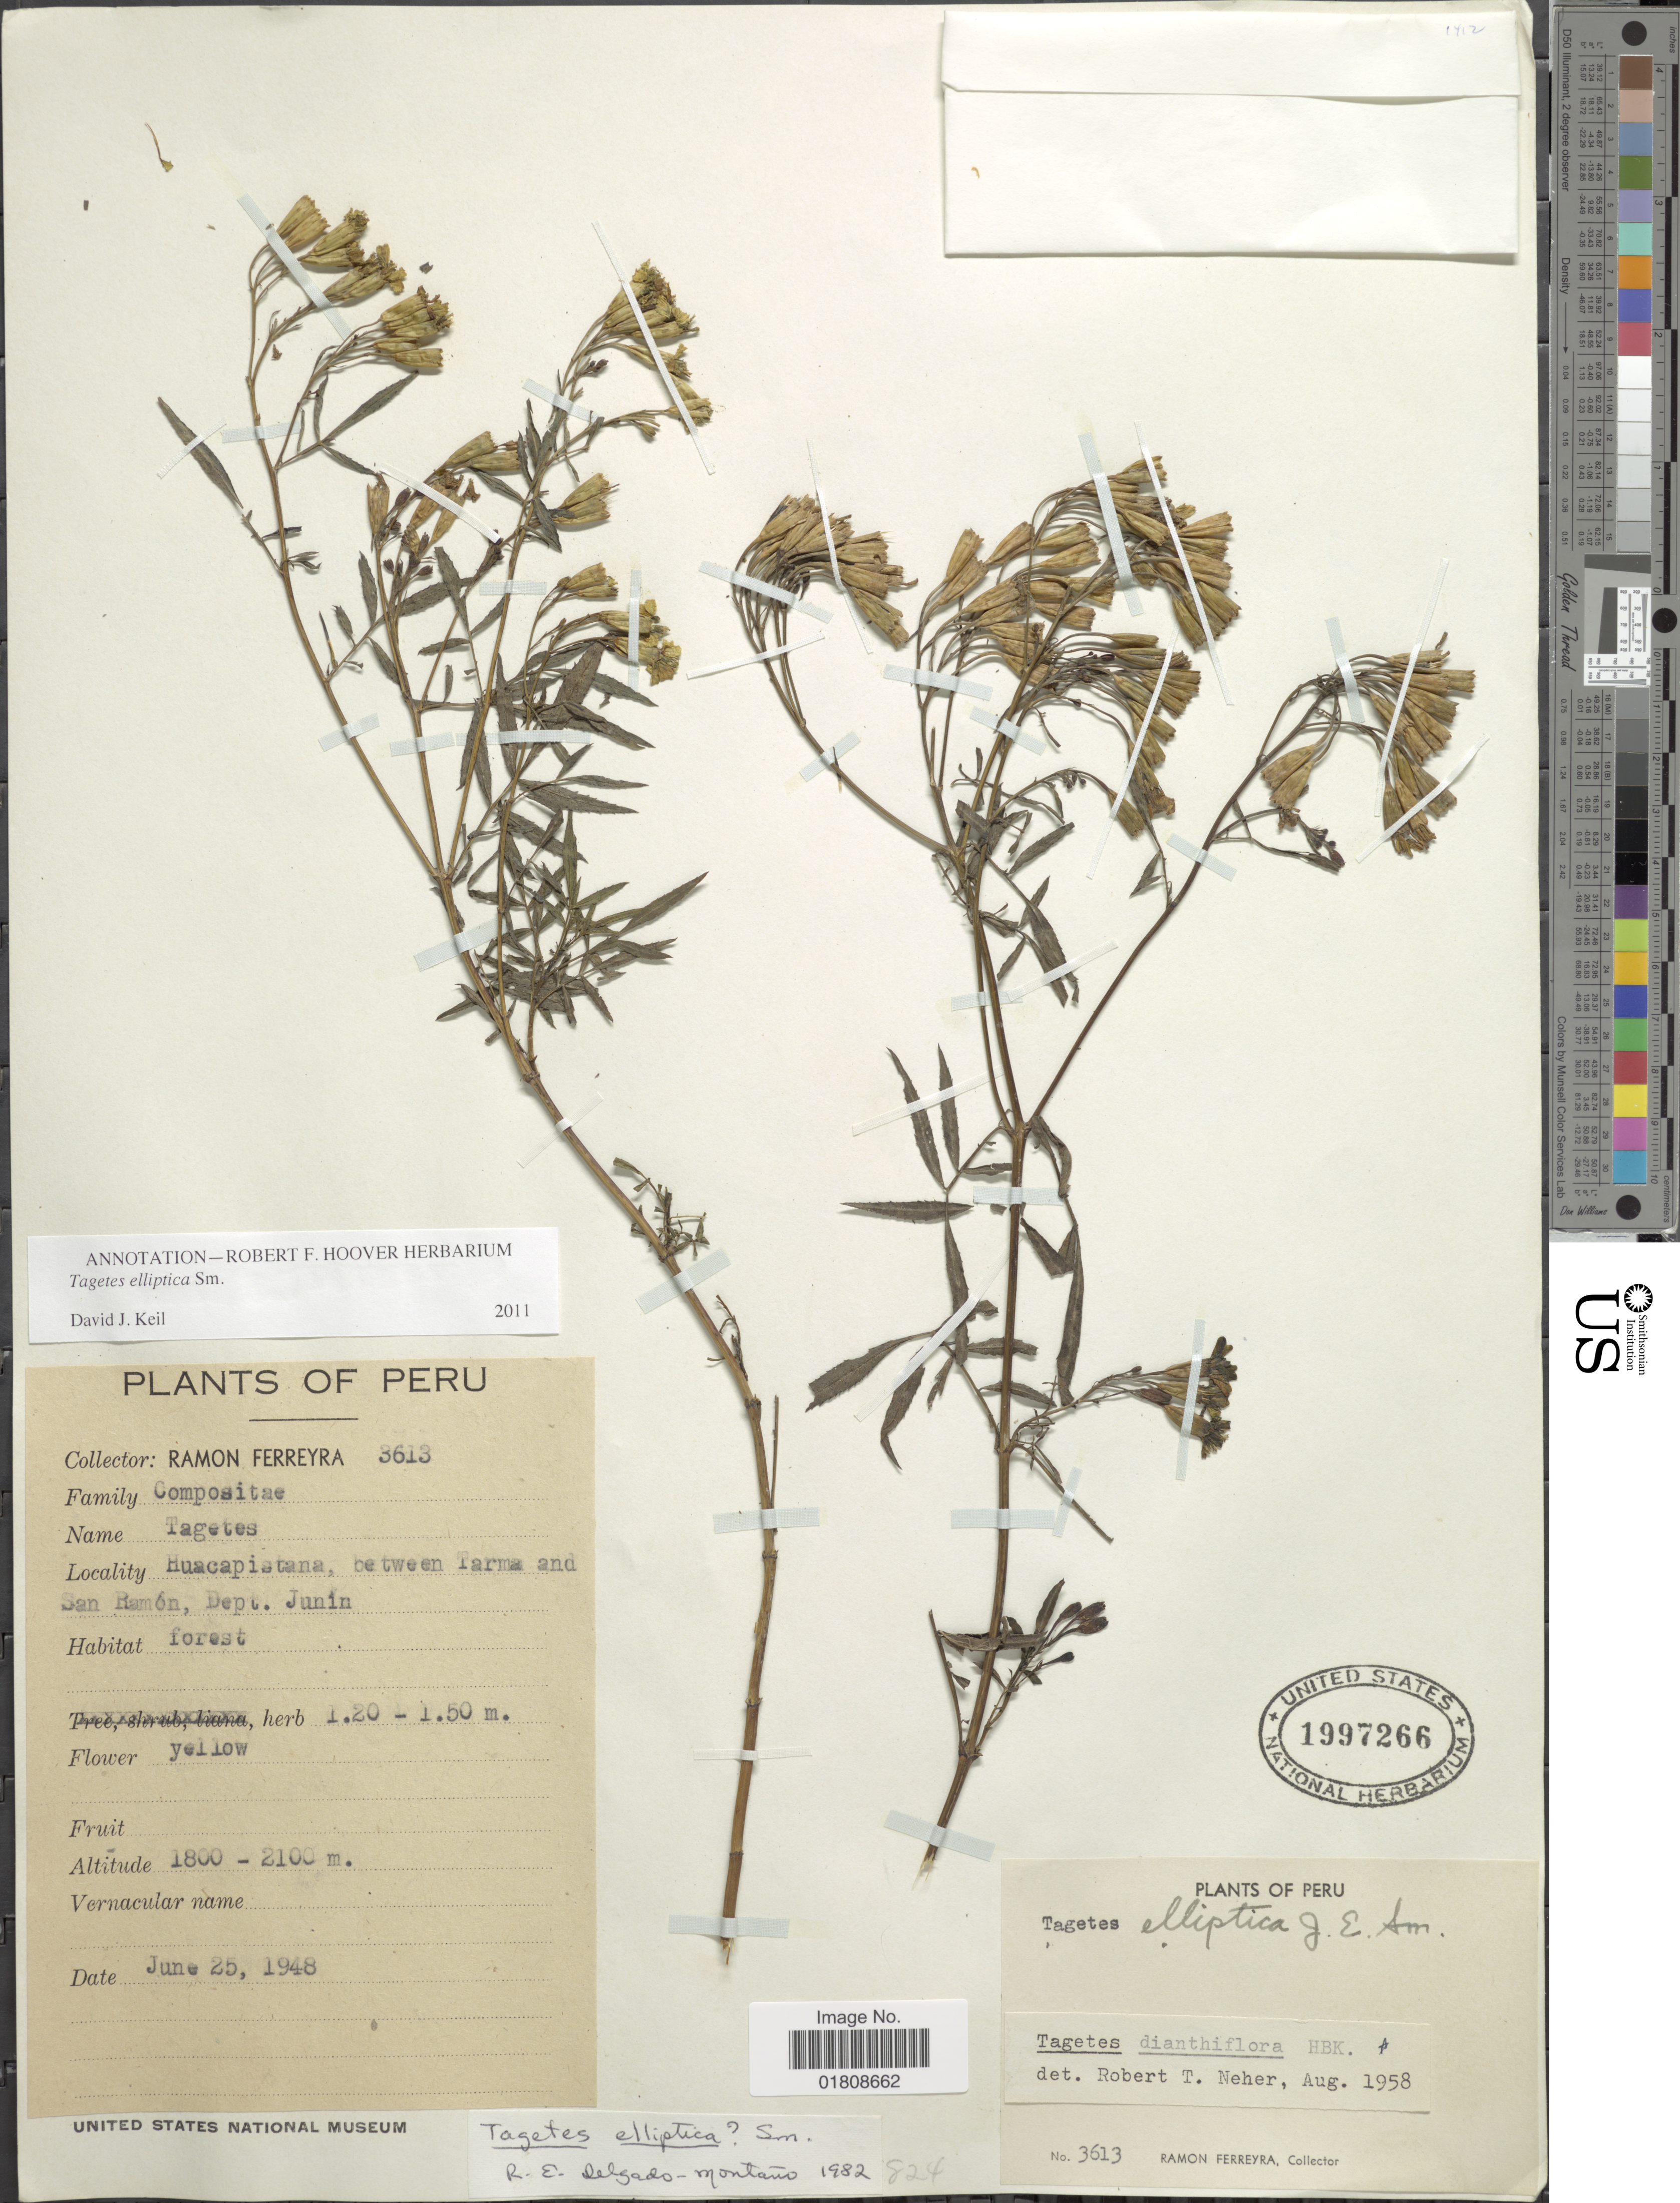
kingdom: Plantae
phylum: Tracheophyta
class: Magnoliopsida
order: Asterales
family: Asteraceae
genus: Tagetes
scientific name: Tagetes elliptica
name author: Sm. in Rees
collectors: R. A. Ferreyra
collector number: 3613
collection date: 1948-06-25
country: Peru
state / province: Junín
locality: Huacapistana, between Tarma and San Ramon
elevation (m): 1800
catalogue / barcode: US 1997266